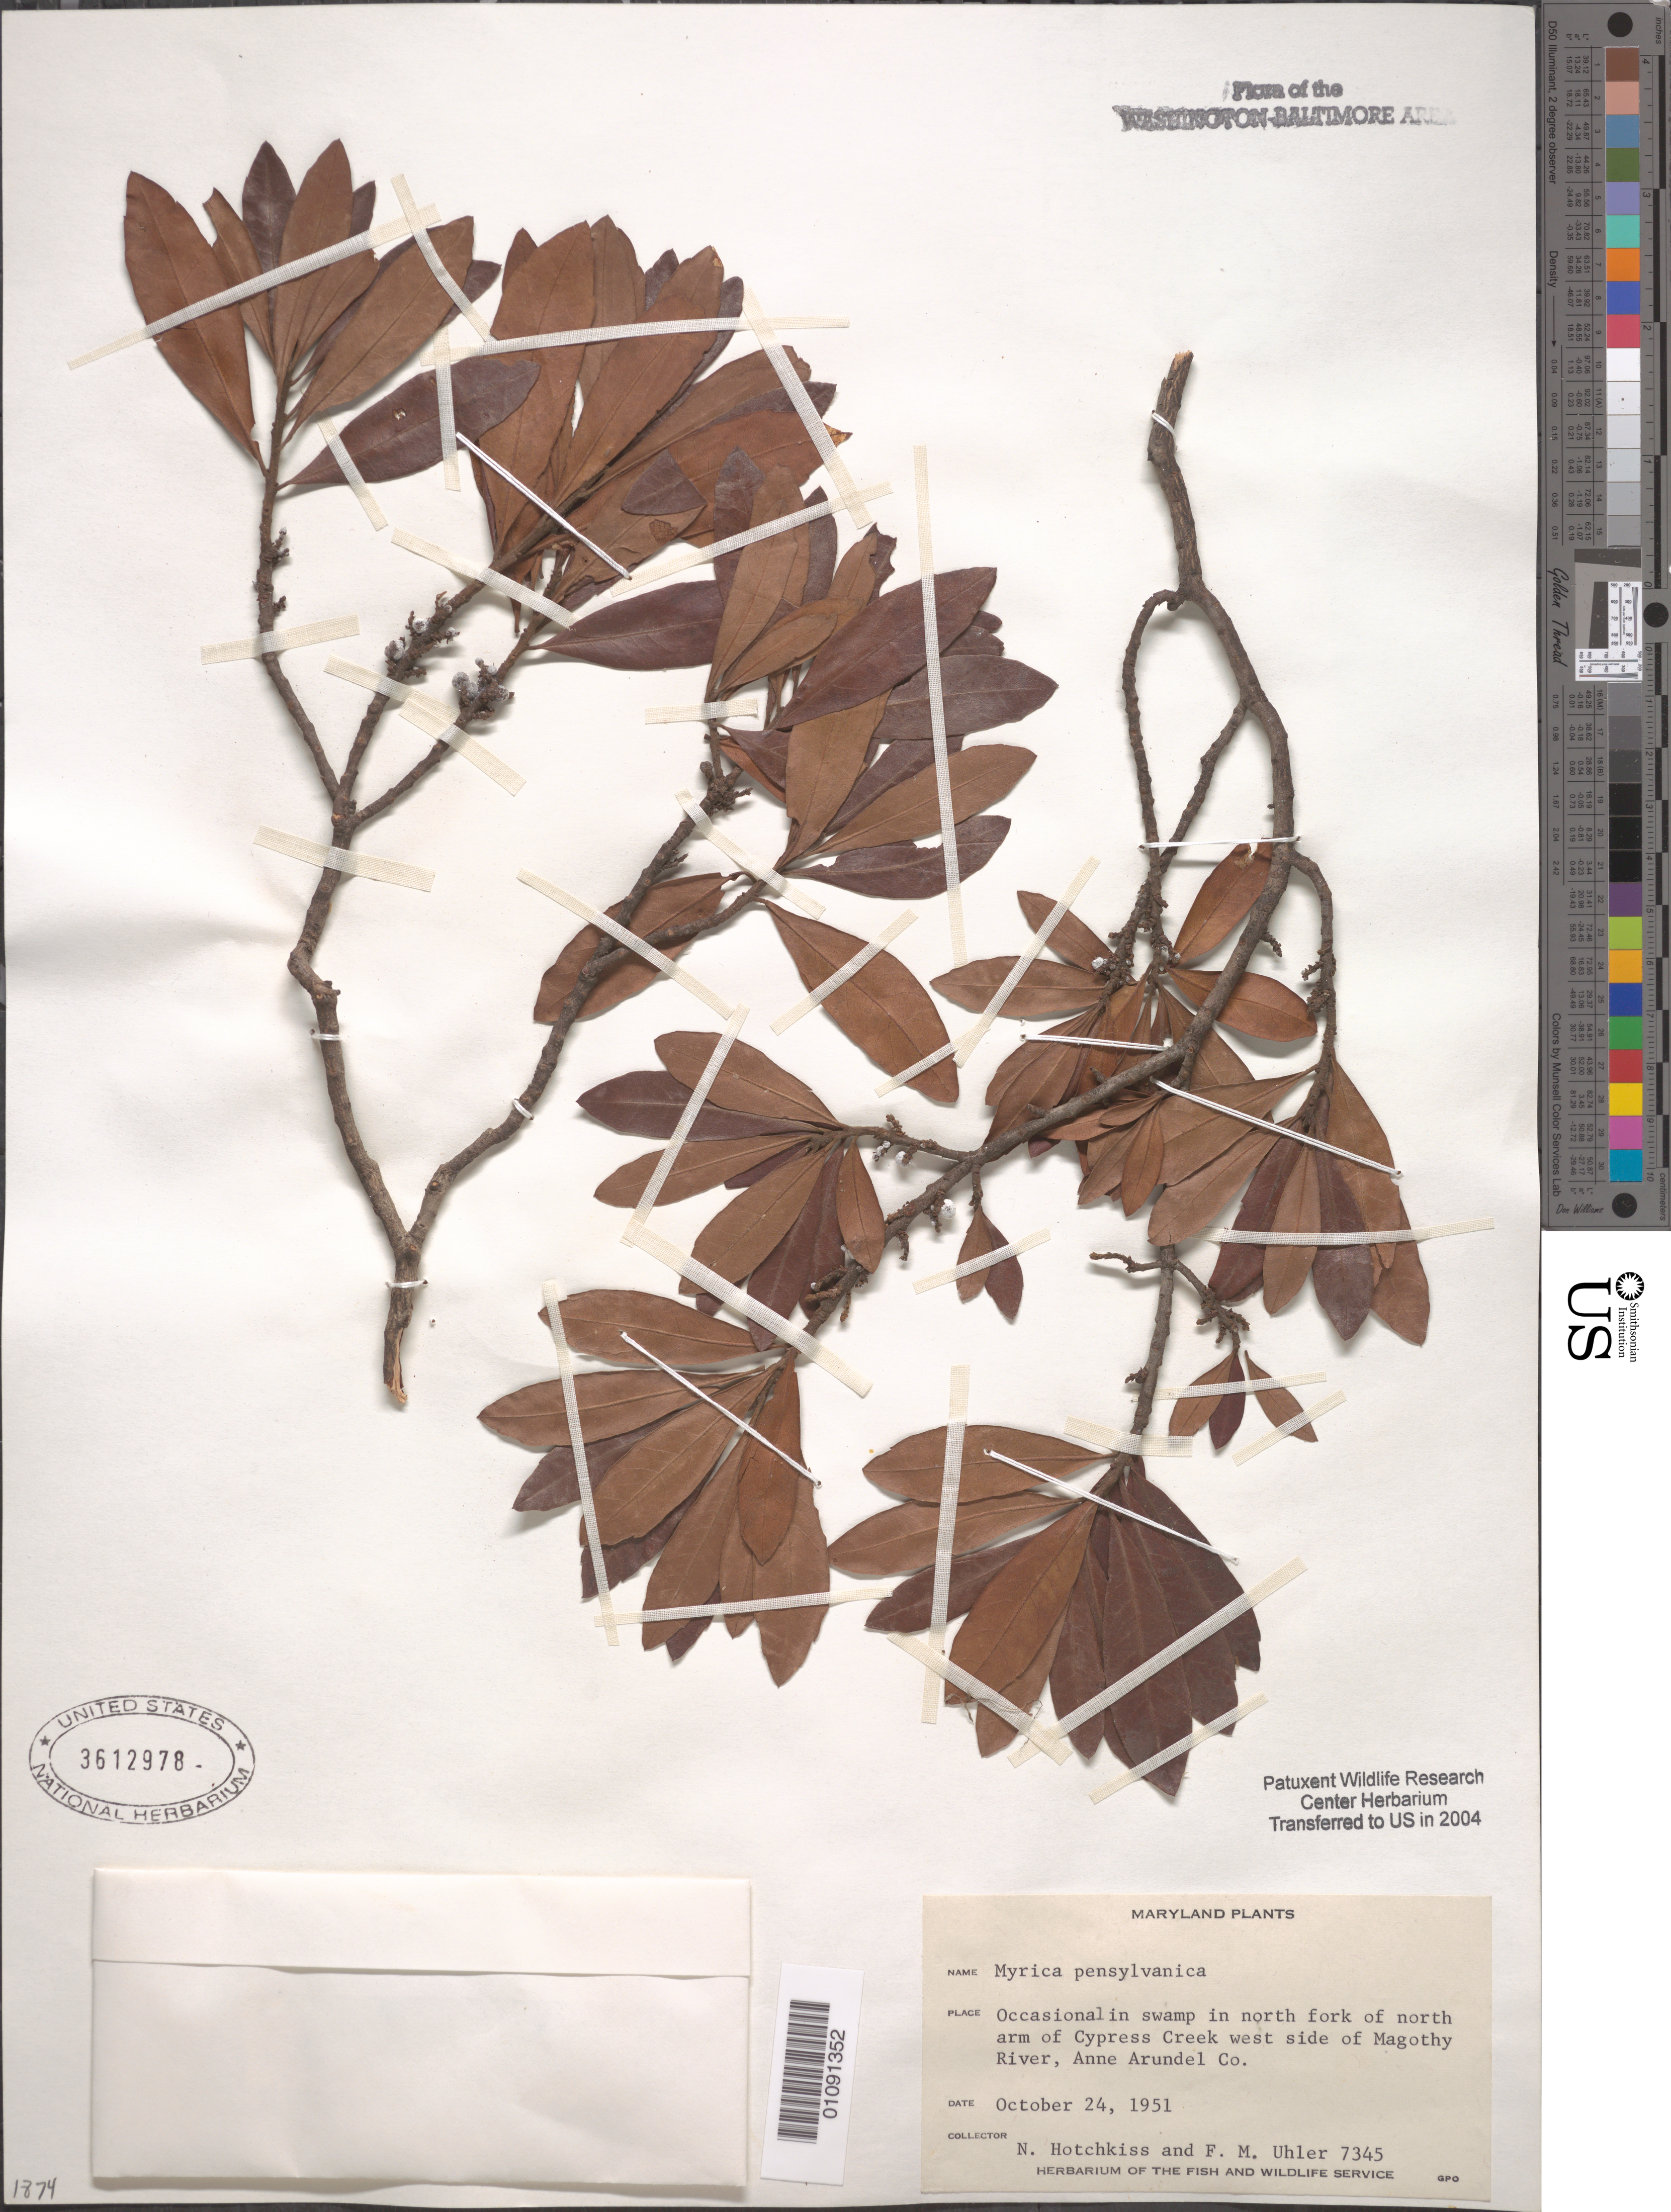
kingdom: Plantae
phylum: Tracheophyta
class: Magnoliopsida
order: Fagales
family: Myricaceae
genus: Morella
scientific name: Morella cerifera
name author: (L.) Small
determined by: Strong, Mark T., (BOT), Smithsonian Institution - National Museum of Natural History (UNITED STATES)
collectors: N. Hotchkiss & F. M. Uhler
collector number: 7345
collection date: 1951-10-24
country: United States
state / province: Maryland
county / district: Anne Arundel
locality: W. side of Magothy River; N. fork of N. arm of Cypress Creek.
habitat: Occasional in swamp.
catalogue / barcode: US 3612978